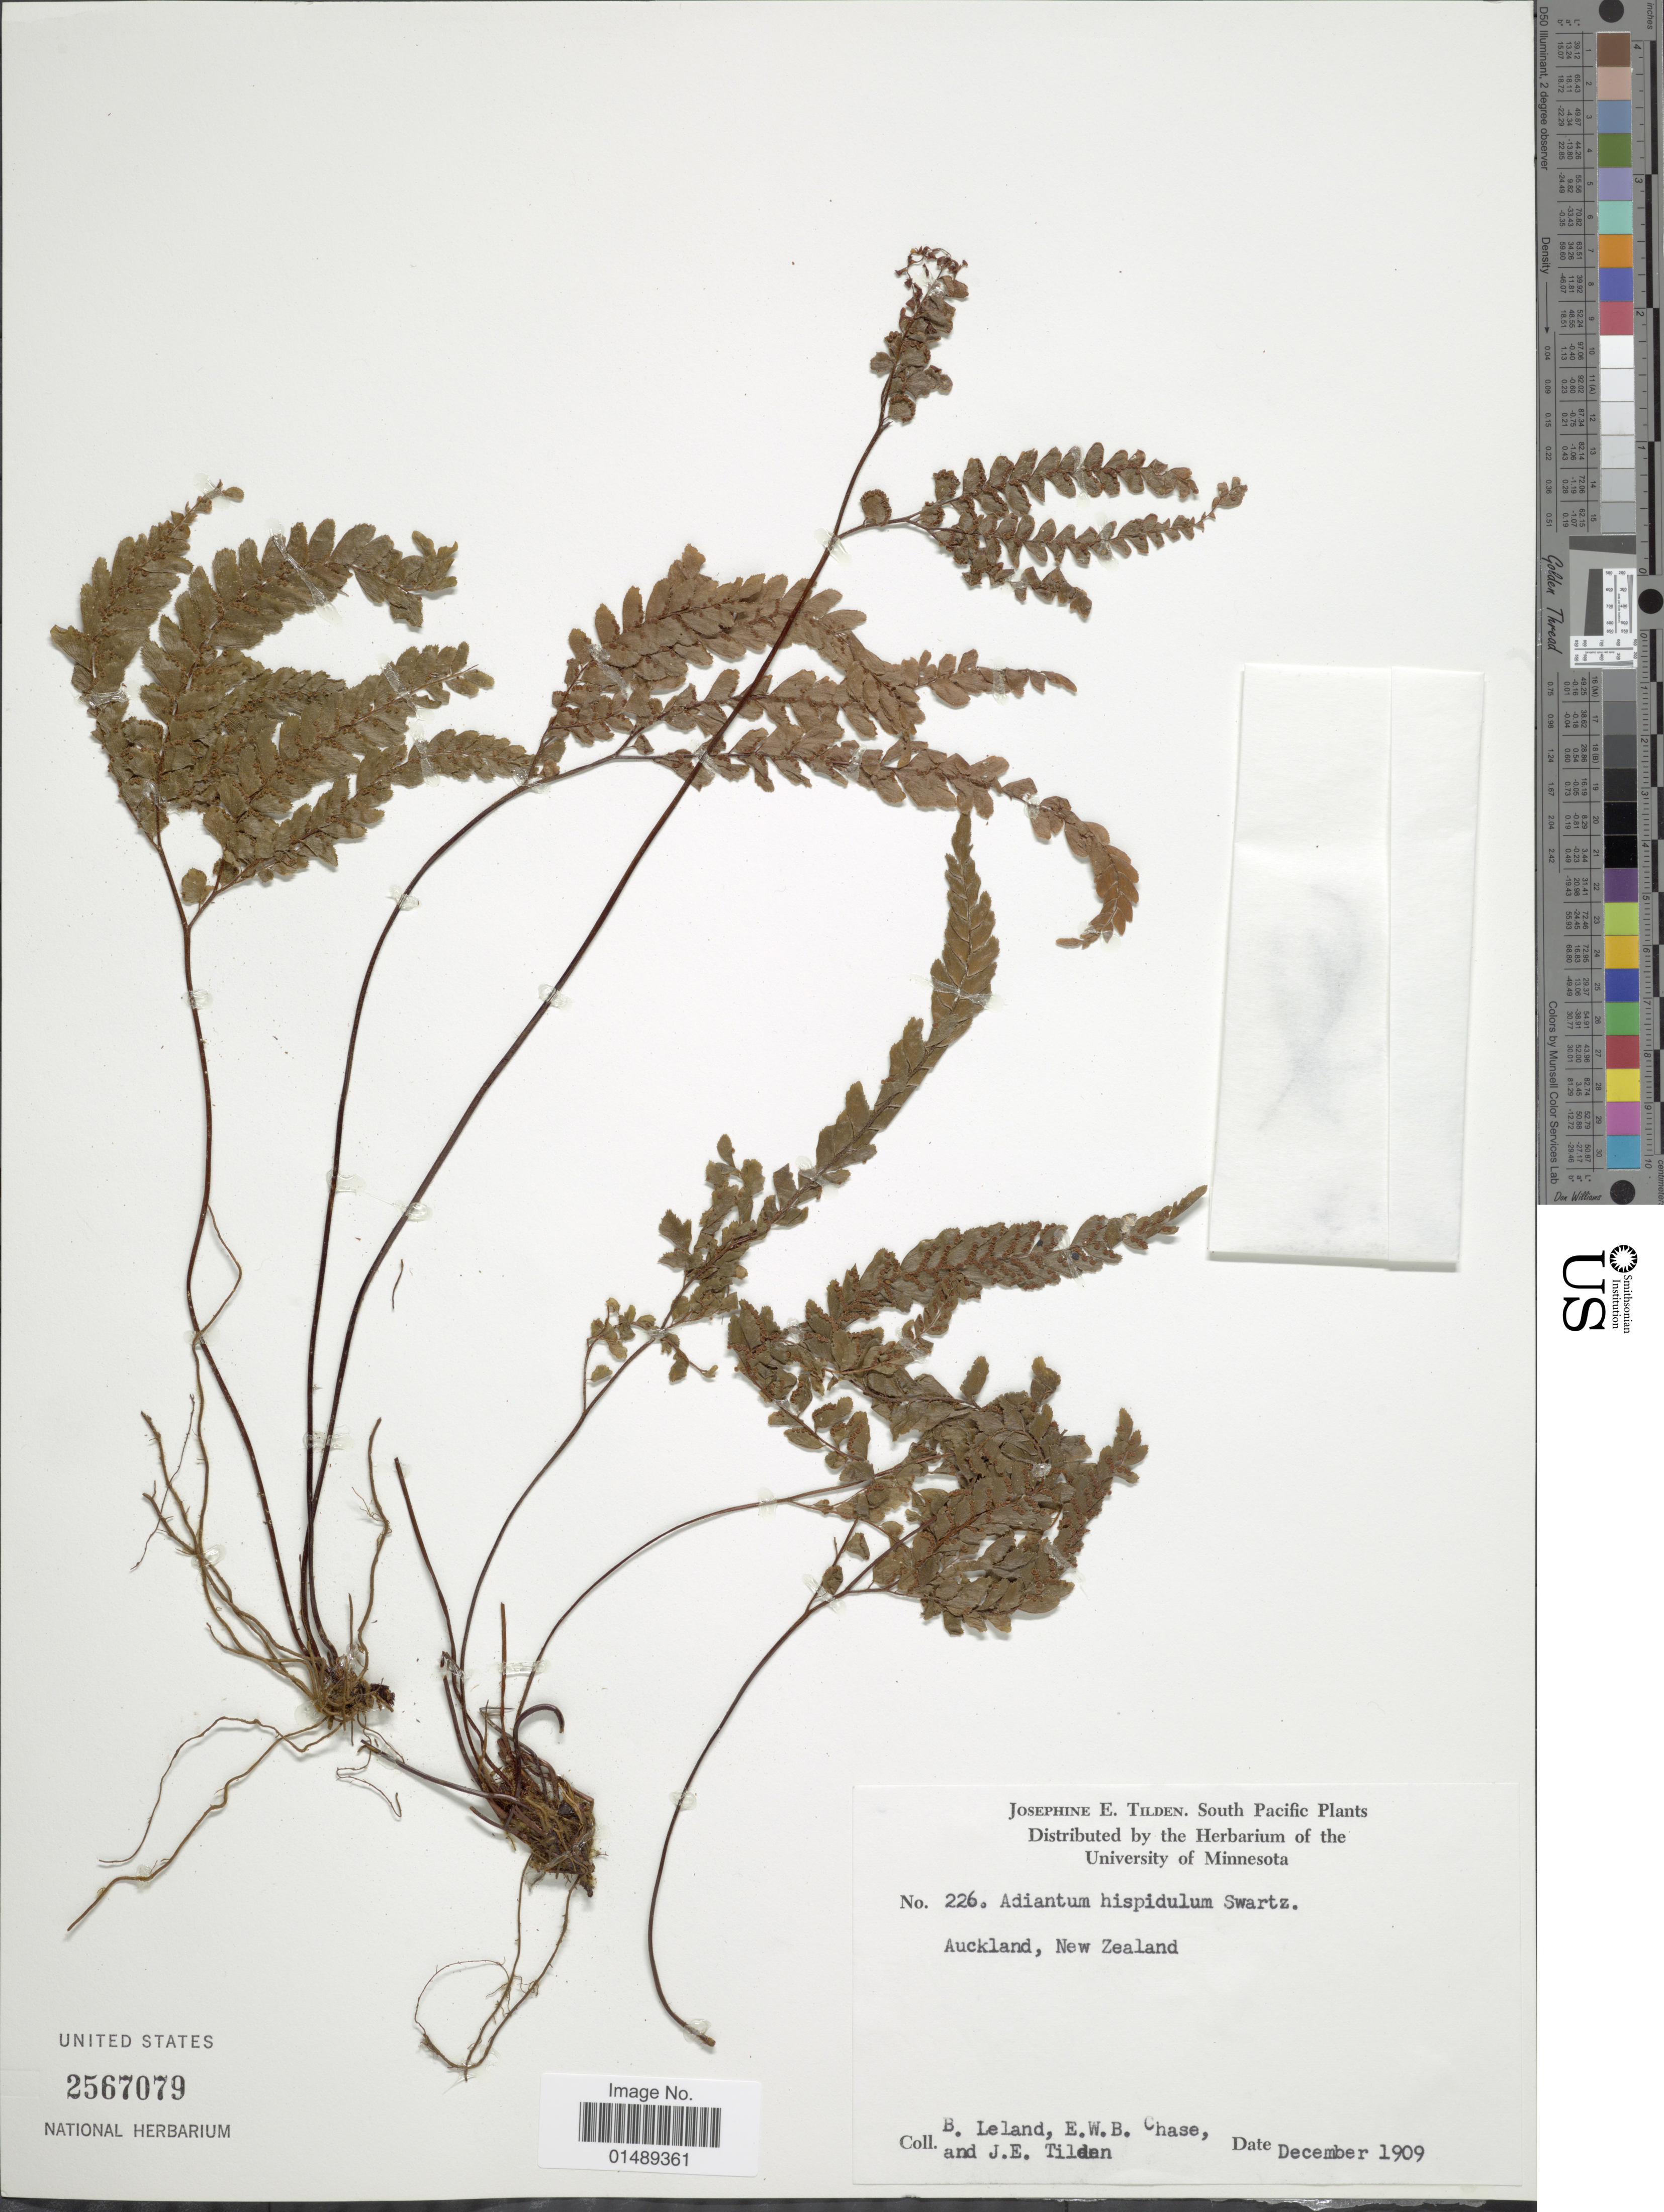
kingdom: Plantae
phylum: Tracheophyta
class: Polypodiopsida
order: Polypodiales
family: Pteridaceae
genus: Adiantum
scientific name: Adiantum hispidulum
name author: Sw.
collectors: B. Leland, E. W. Chase & J. E. Tilden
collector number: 226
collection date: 1909-12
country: New Zealand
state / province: Auckland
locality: Auckland, New Zealand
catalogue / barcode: US 2567079